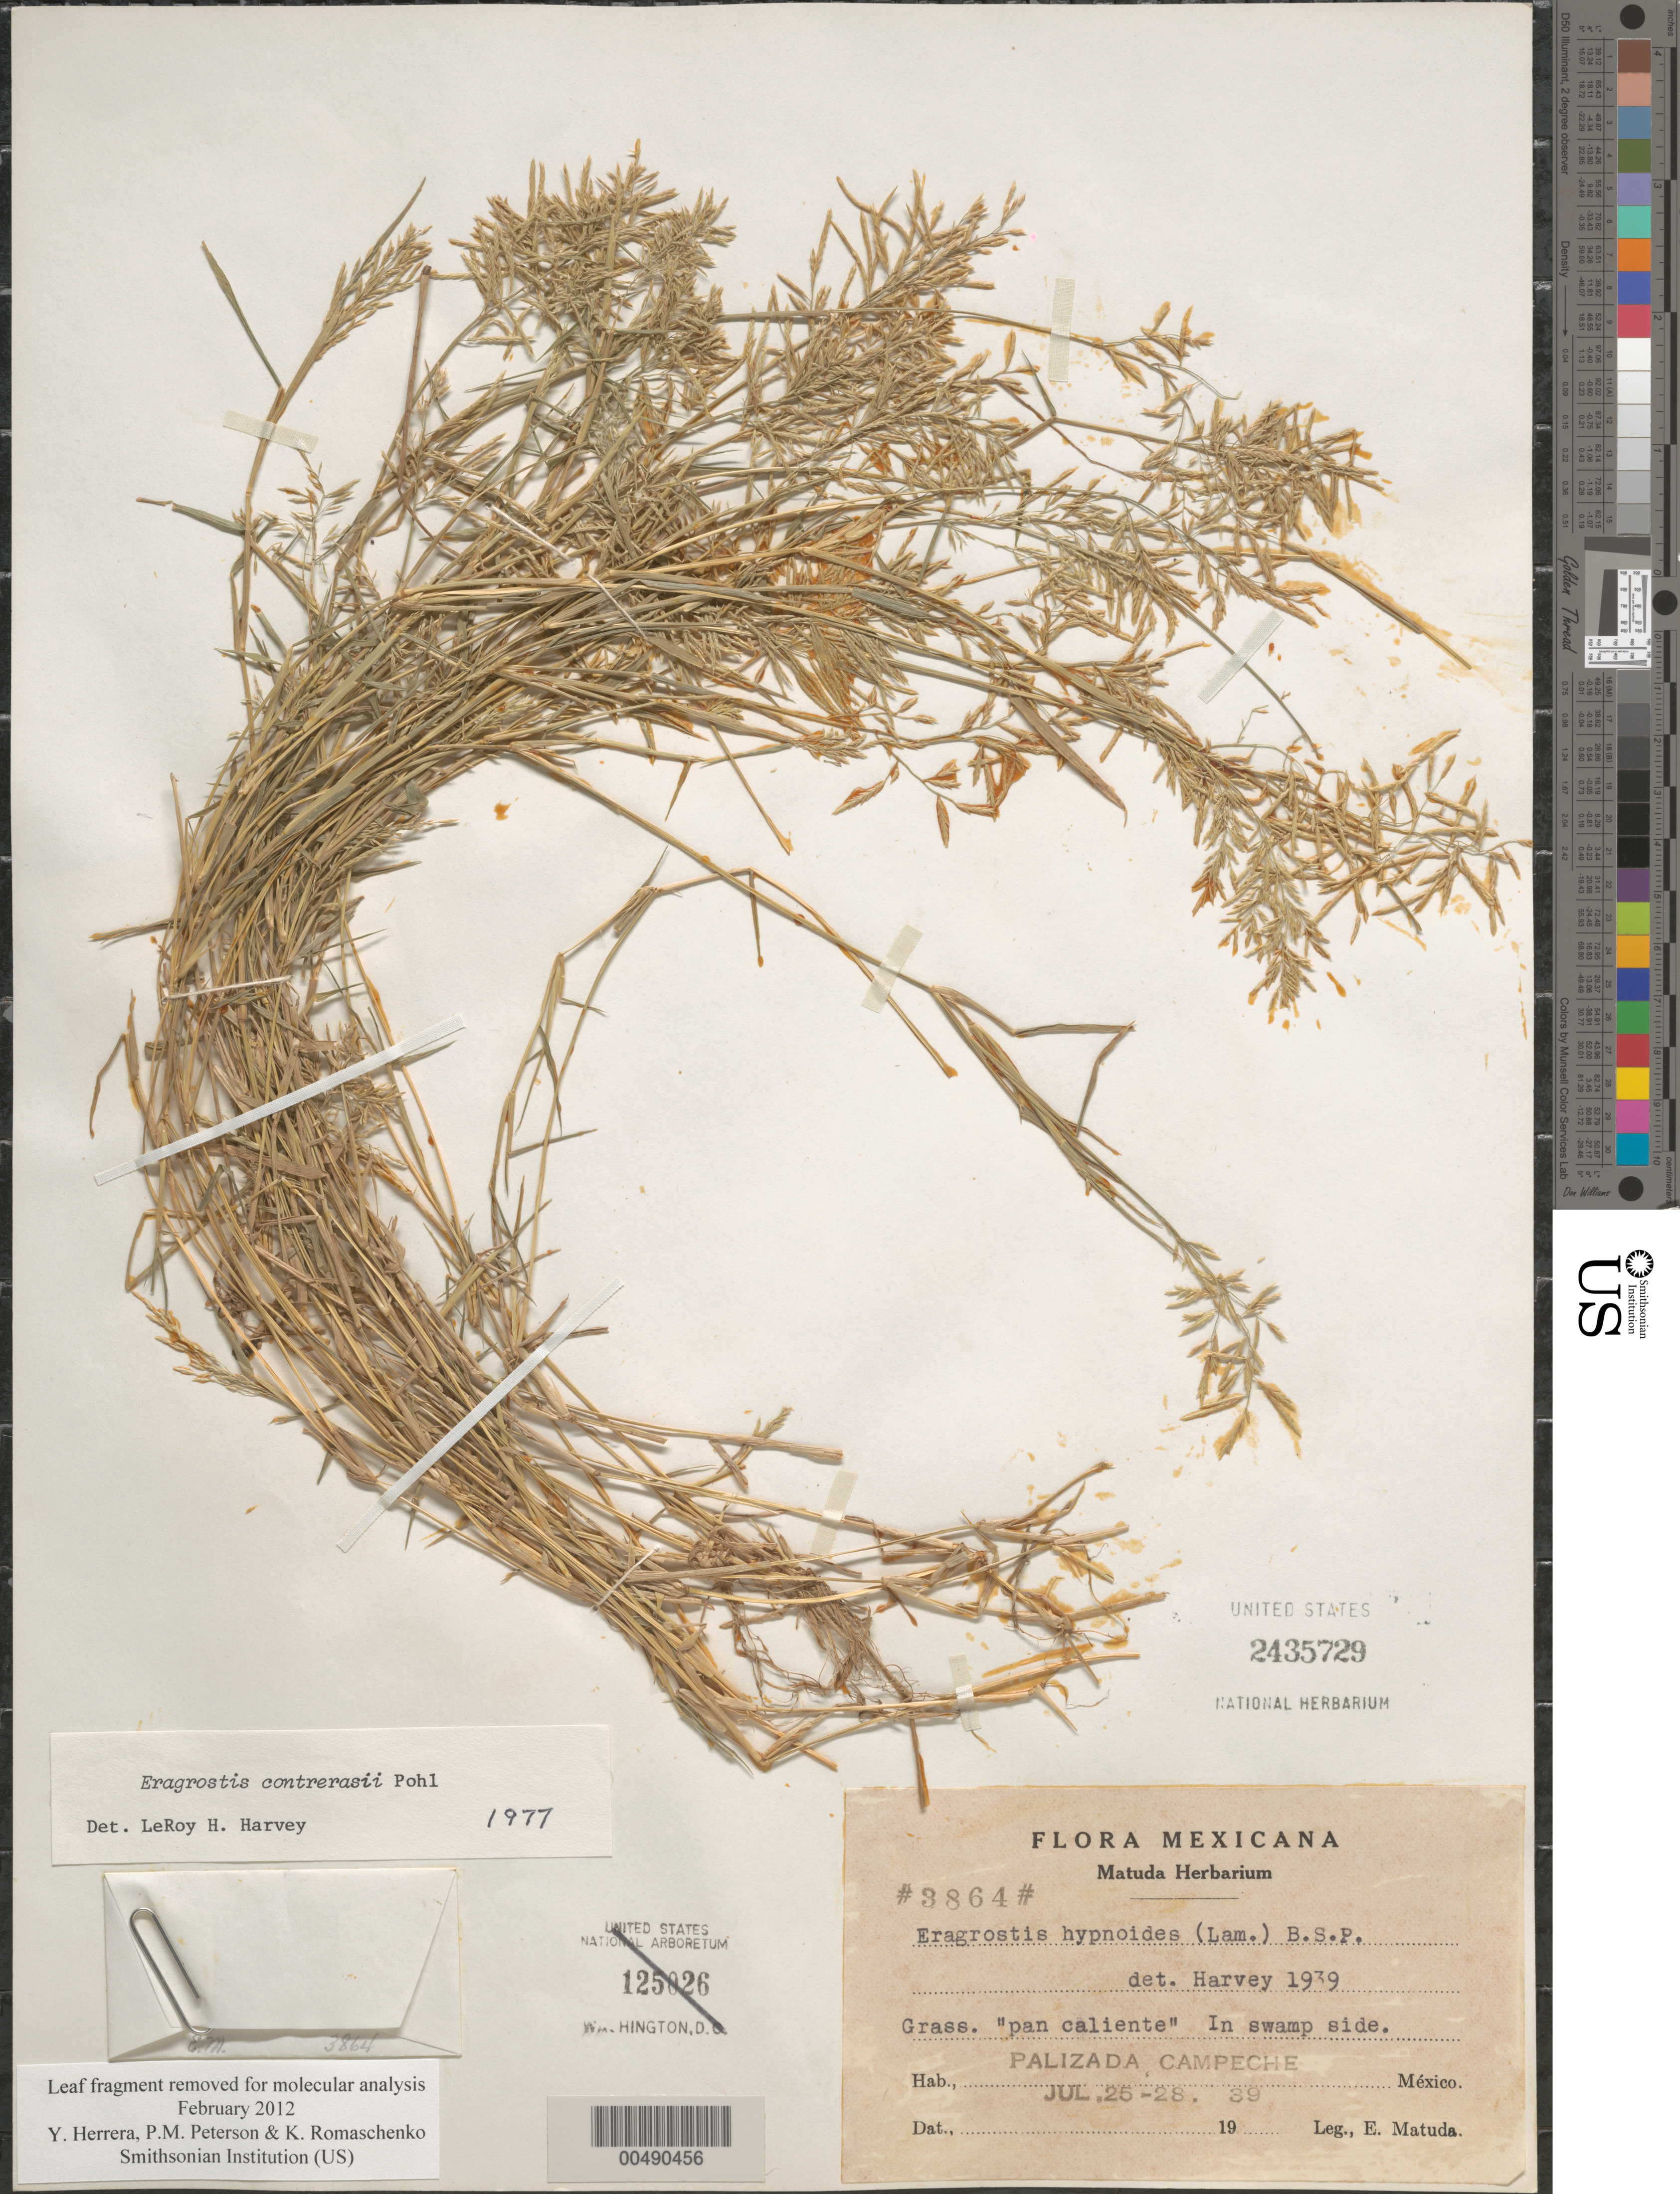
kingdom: Plantae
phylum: Tracheophyta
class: Liliopsida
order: Poales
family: Poaceae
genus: Eragrostis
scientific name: Eragrostis contrerasii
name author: R.W. Pohl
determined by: Harvey, L. H.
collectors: E. Matuda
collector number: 3864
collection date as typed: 25 Jul 1939 to 28 Jul 1939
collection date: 1939-07-25/1939-07-28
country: Mexico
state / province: Chiapas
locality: Palizada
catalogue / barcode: US 2435729